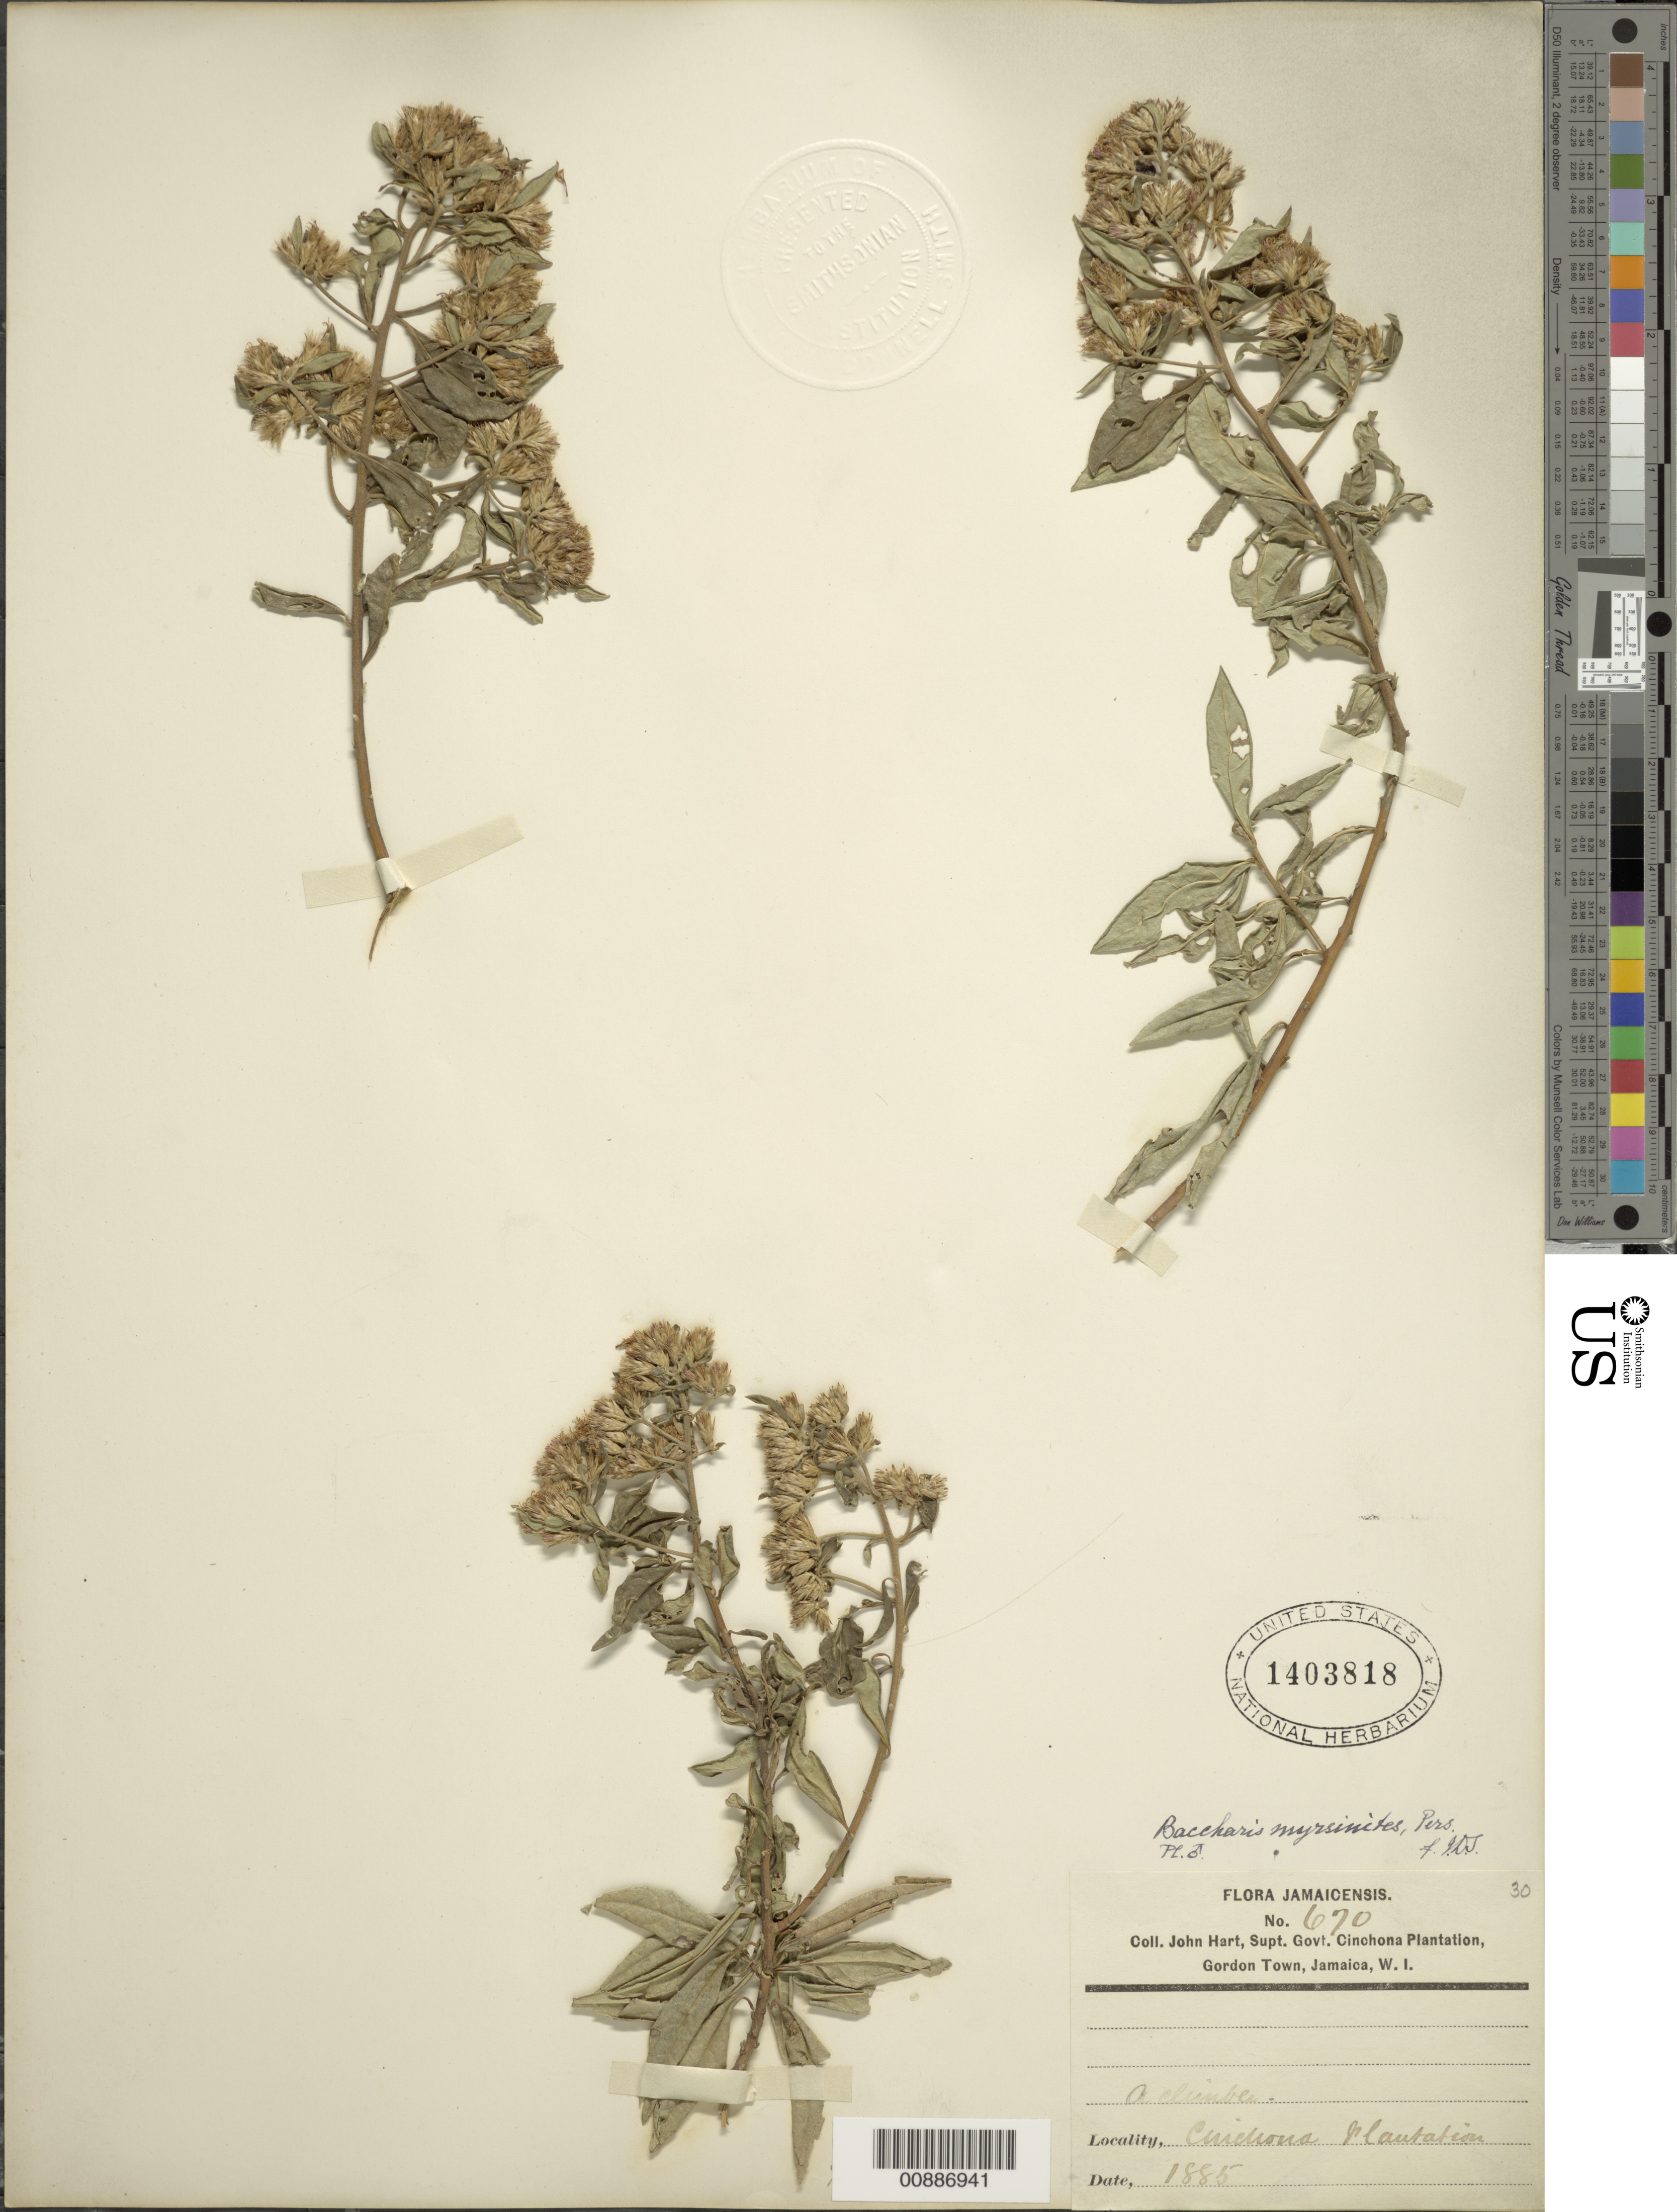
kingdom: Plantae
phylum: Tracheophyta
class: Magnoliopsida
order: Asterales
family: Asteraceae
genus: Baccharis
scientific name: Baccharis myrsinites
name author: Pers.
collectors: J. Hart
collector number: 670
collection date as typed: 1885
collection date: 1885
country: Jamaica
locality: Cinchona Plantation, Gordon Town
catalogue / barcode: US 886941